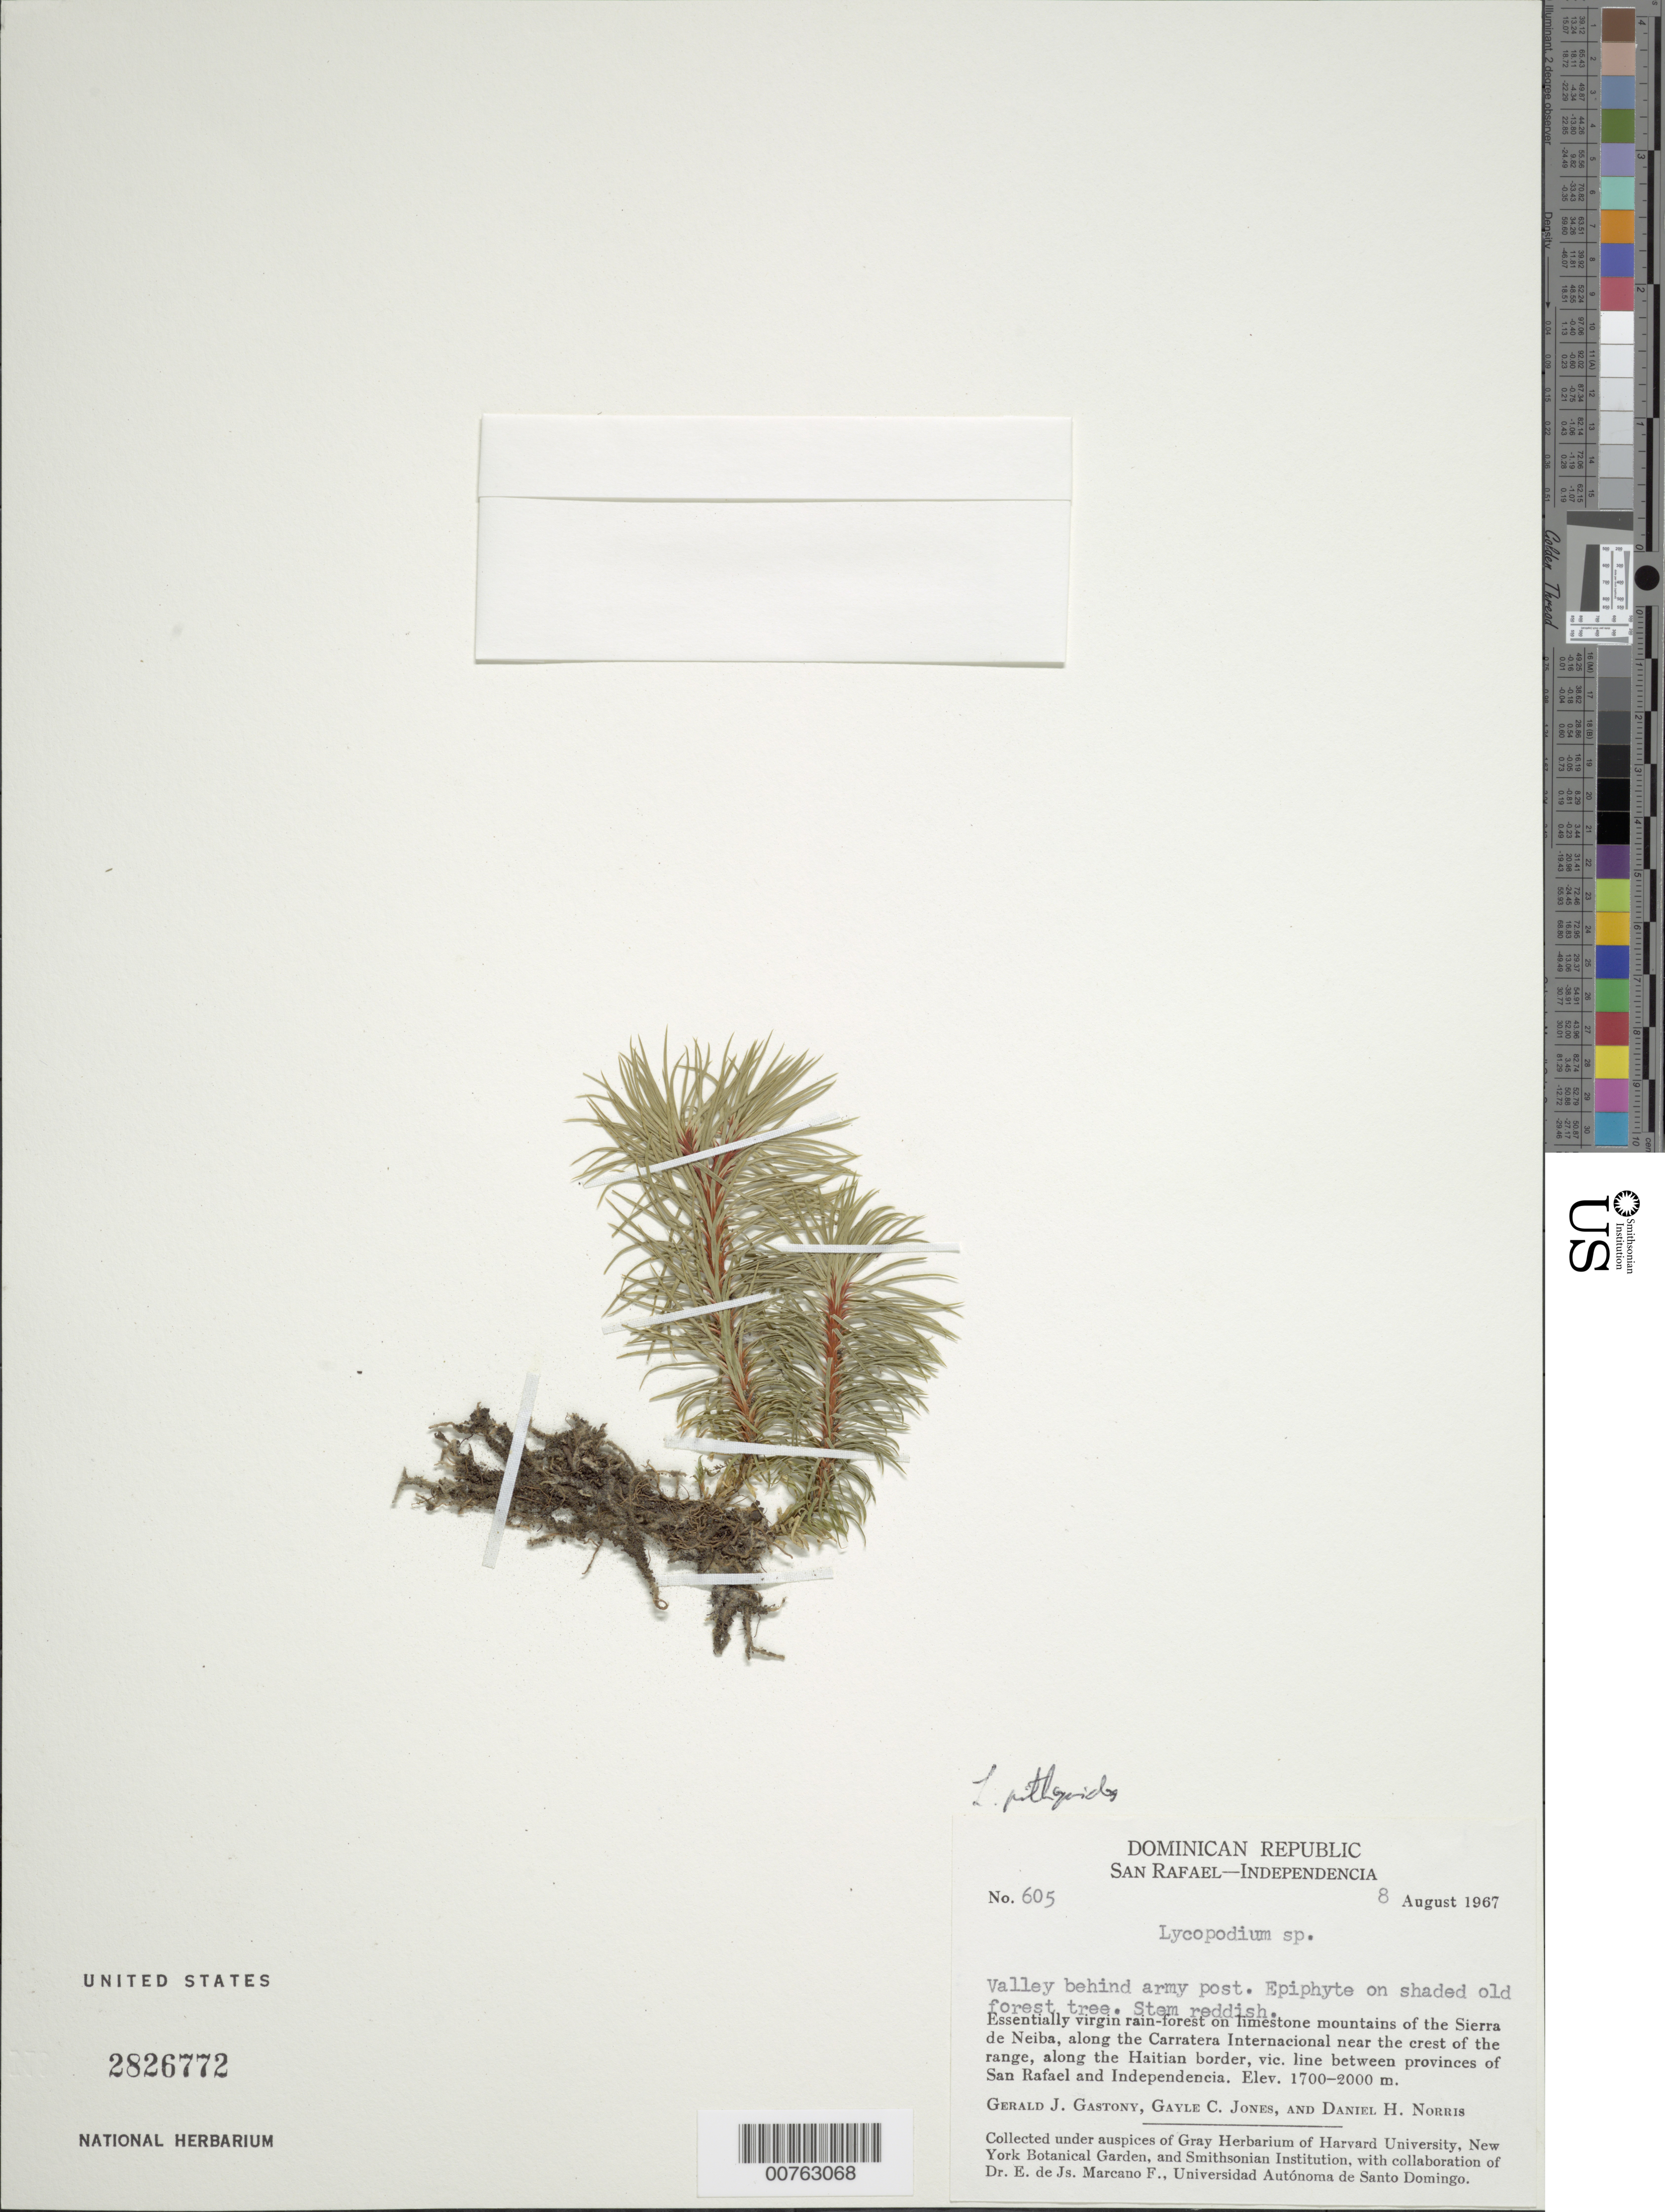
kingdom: Plantae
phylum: Tracheophyta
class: Lycopodiopsida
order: Lycopodiales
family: Lycopodiaceae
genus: Phlegmariurus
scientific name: Phlegmariurus pithyoides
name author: (Schltdl. & Cham.) B. Øllg.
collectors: G. Gastony, G. C. Jones & D. H. Norris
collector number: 605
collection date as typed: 08 Aug 1967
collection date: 1967-08-08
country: Dominican Republic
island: Hispaniola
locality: Limestone mountains of the Sierra de Neiba, along the Carretera Internacional near the crest of the range, along the Haitian border, vicinity line between provinces of San Rafael and Independencia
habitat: Essentially virgin rain-forest; valley behind army post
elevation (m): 1700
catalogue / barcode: US 2826772